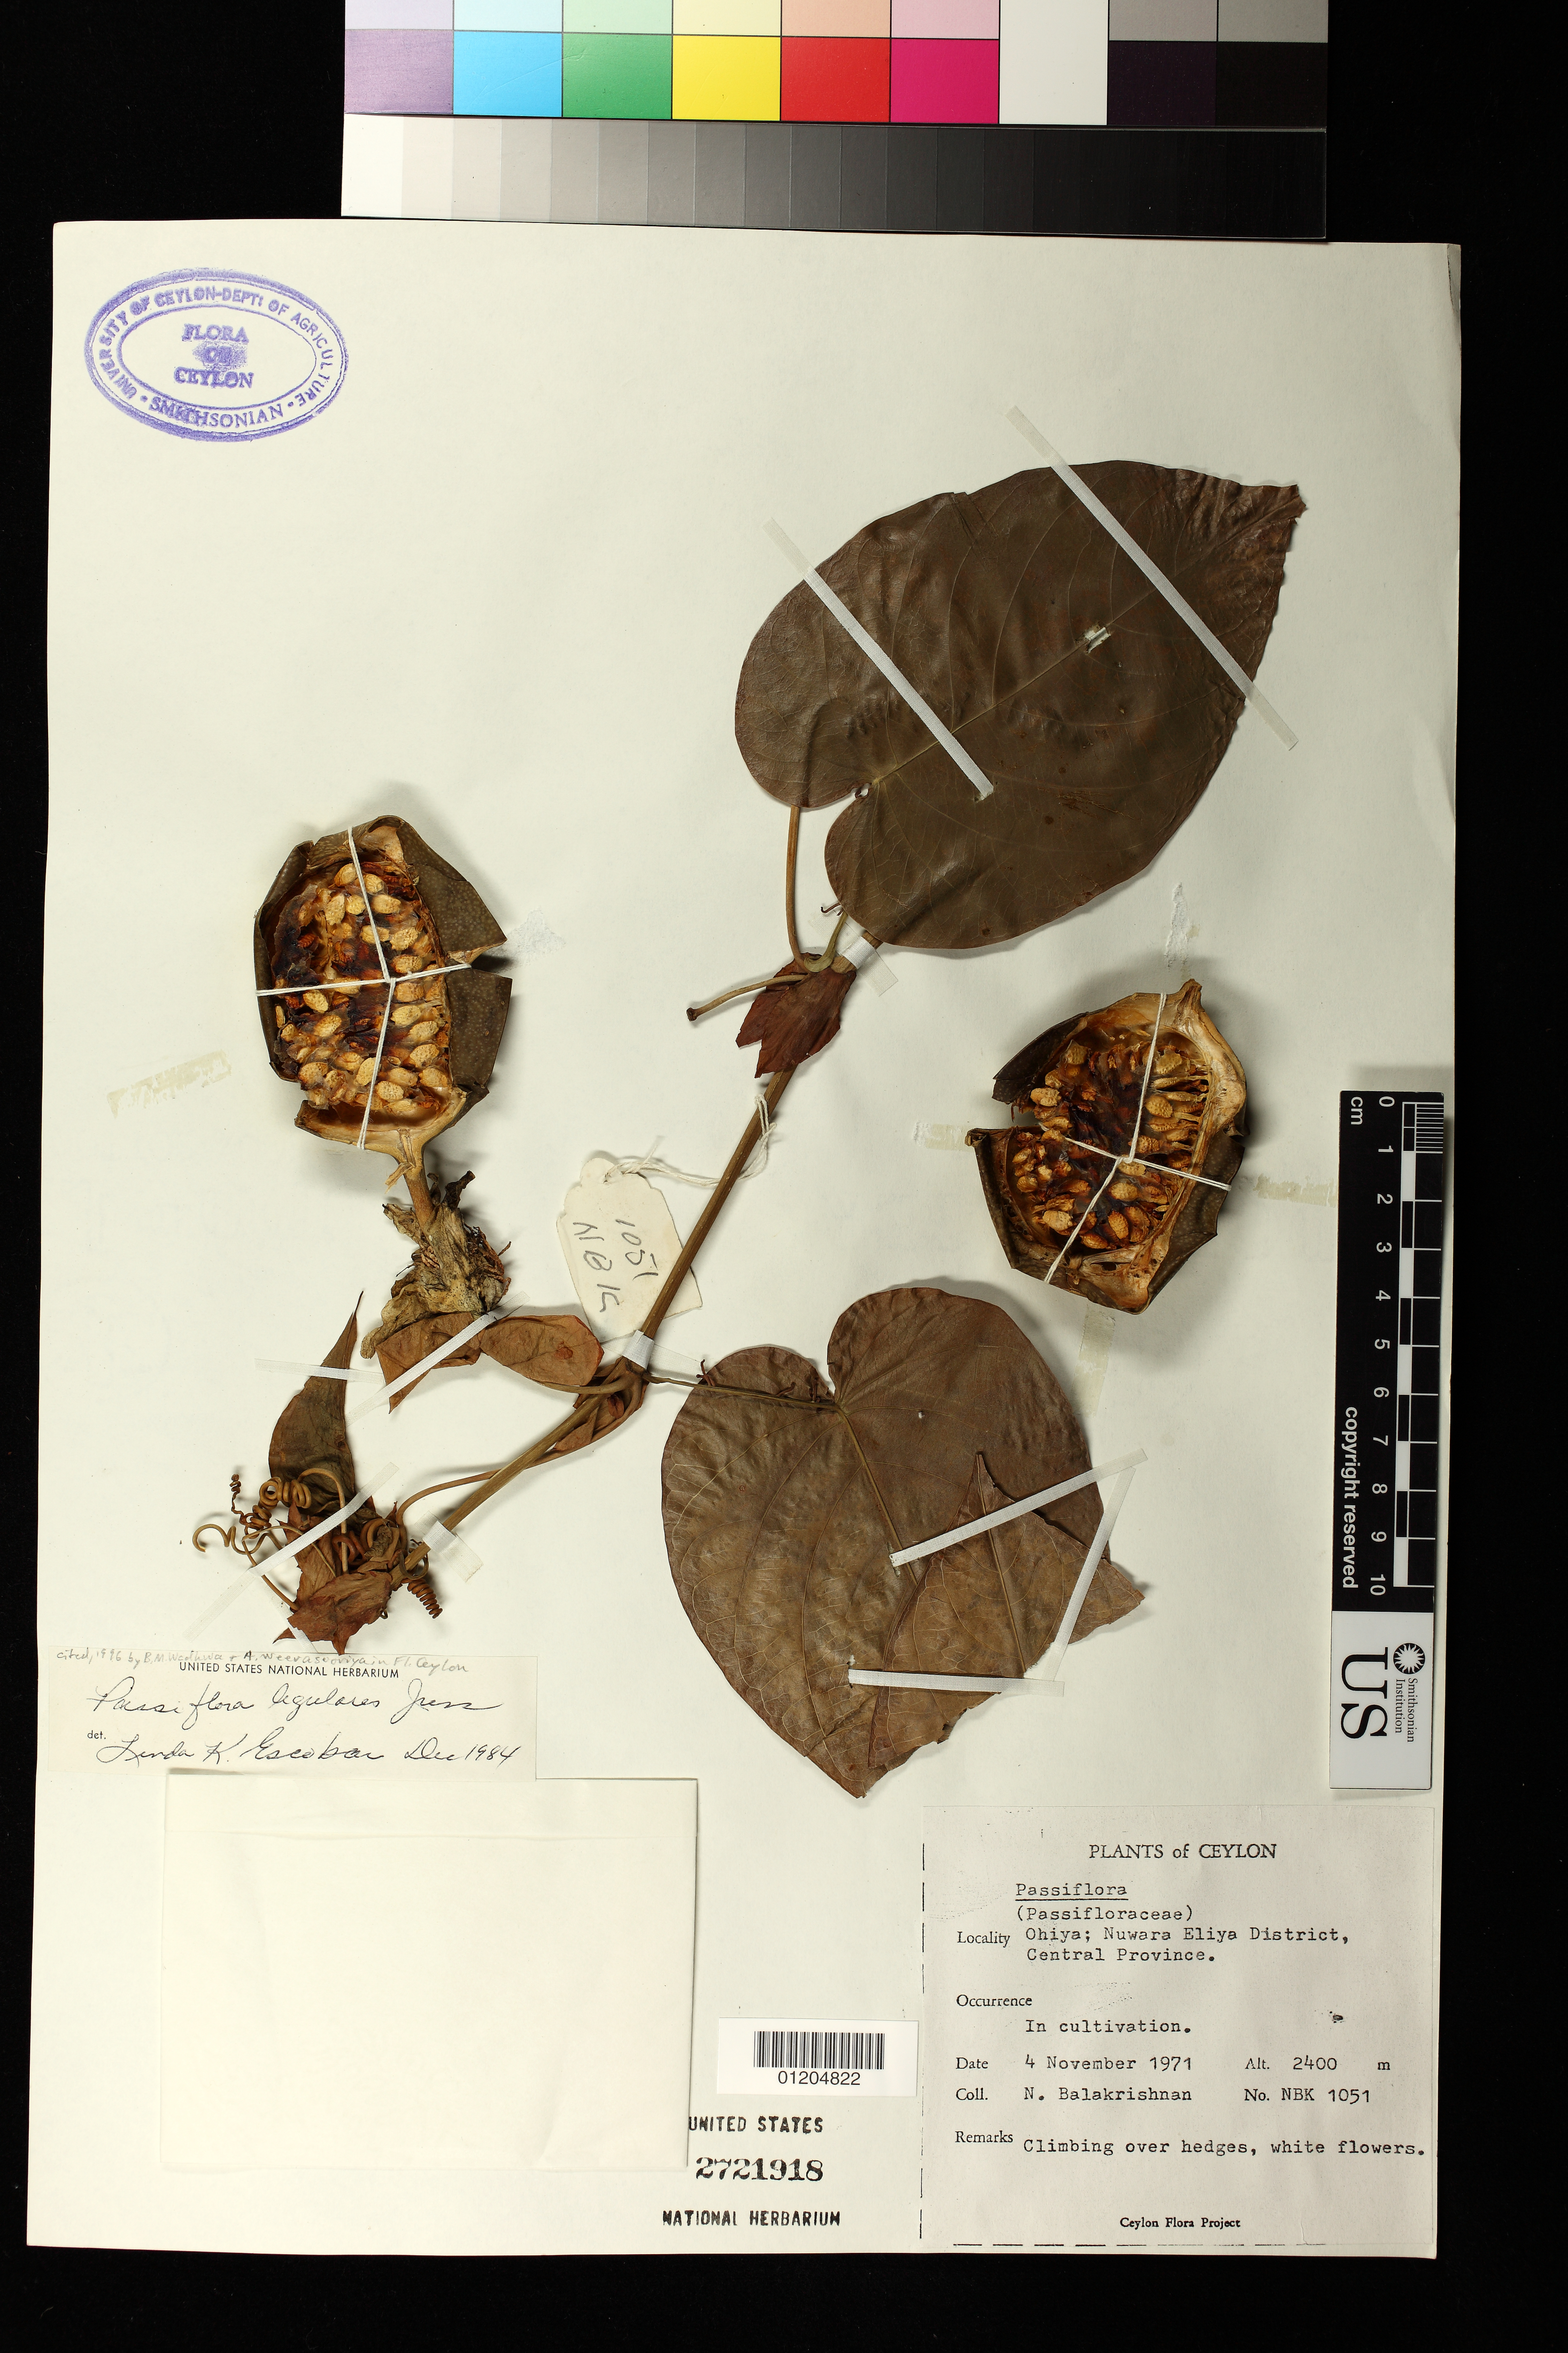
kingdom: Plantae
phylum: Tracheophyta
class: Magnoliopsida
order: Malpighiales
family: Passifloraceae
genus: Passiflora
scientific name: Passiflora ligularis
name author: Juss.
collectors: N. Balakrishnan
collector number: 1051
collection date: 1971-11-04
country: Sri Lanka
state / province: Uva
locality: Ohiya; Nuwara Eliya District, Central Province.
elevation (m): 2400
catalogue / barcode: US 2721918